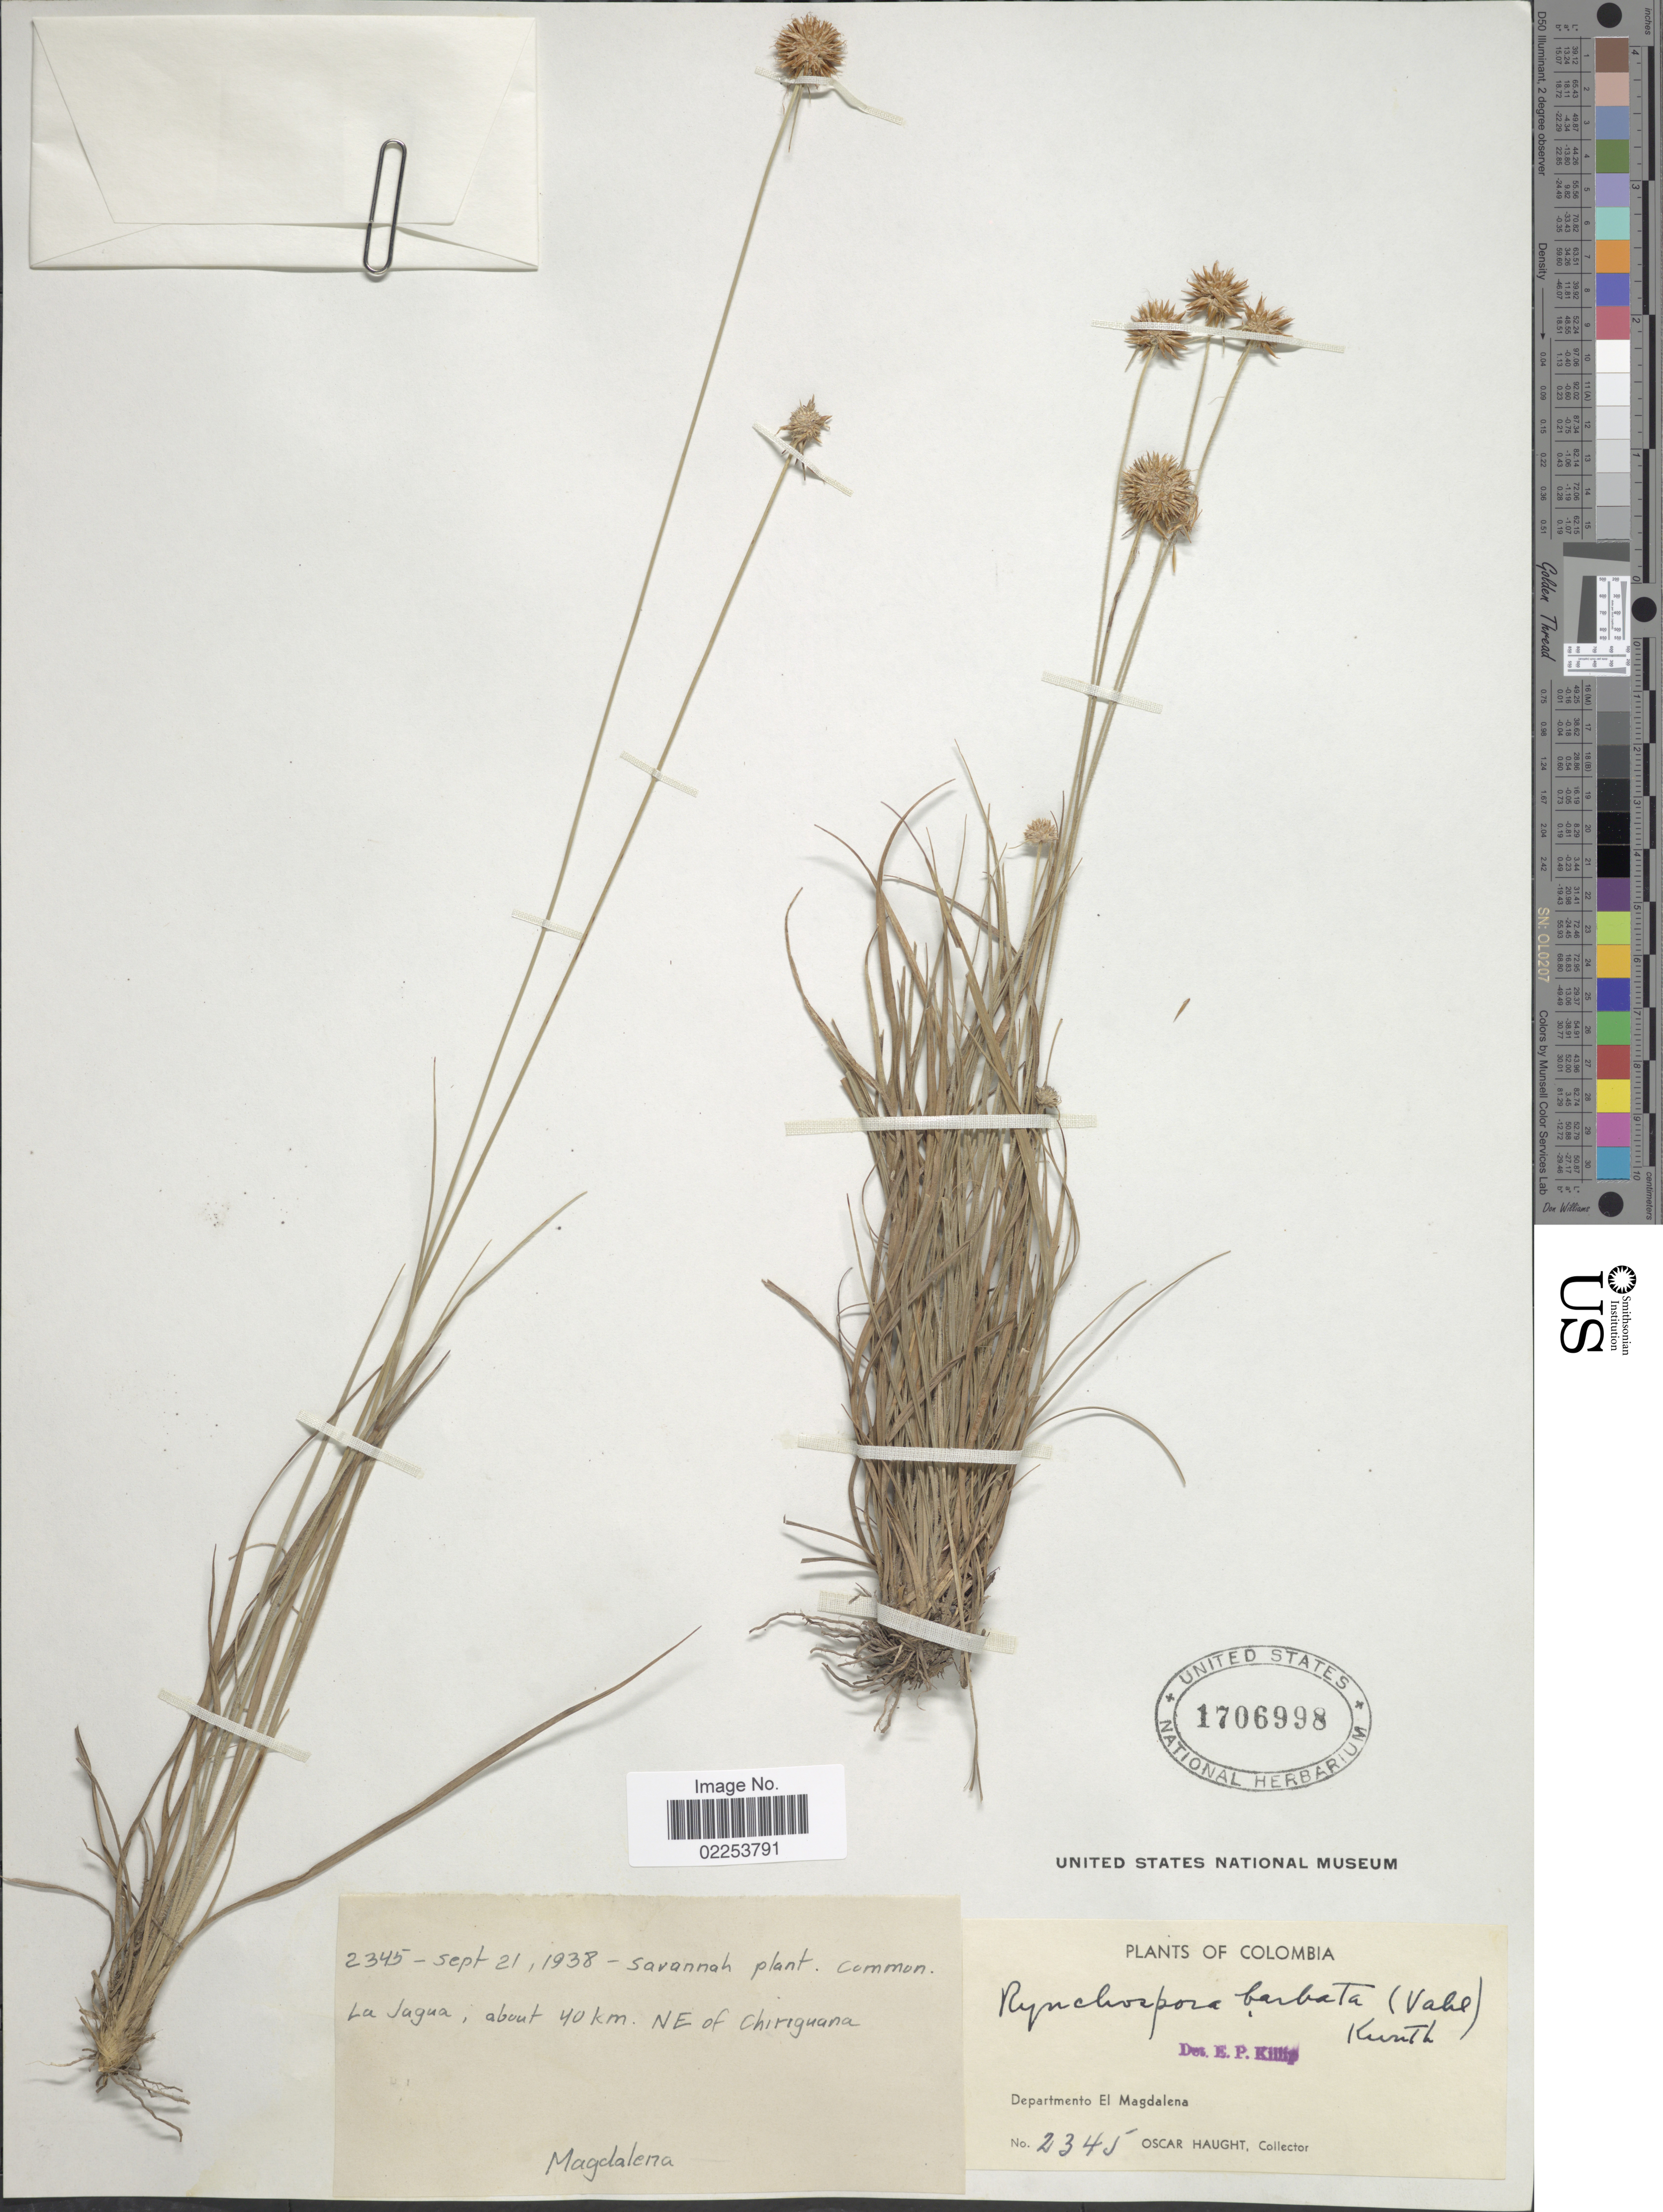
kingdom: Plantae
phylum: Tracheophyta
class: Liliopsida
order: Poales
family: Cyperaceae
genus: Rhynchospora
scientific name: Rhynchospora barbata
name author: (Vahl) Kunth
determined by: Alves, K.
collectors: O. L. Haught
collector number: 2345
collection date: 1938-09-21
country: Colombia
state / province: Magdalena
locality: La Lagua, about 40 km. NE of Chiriguana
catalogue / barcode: US 1706998